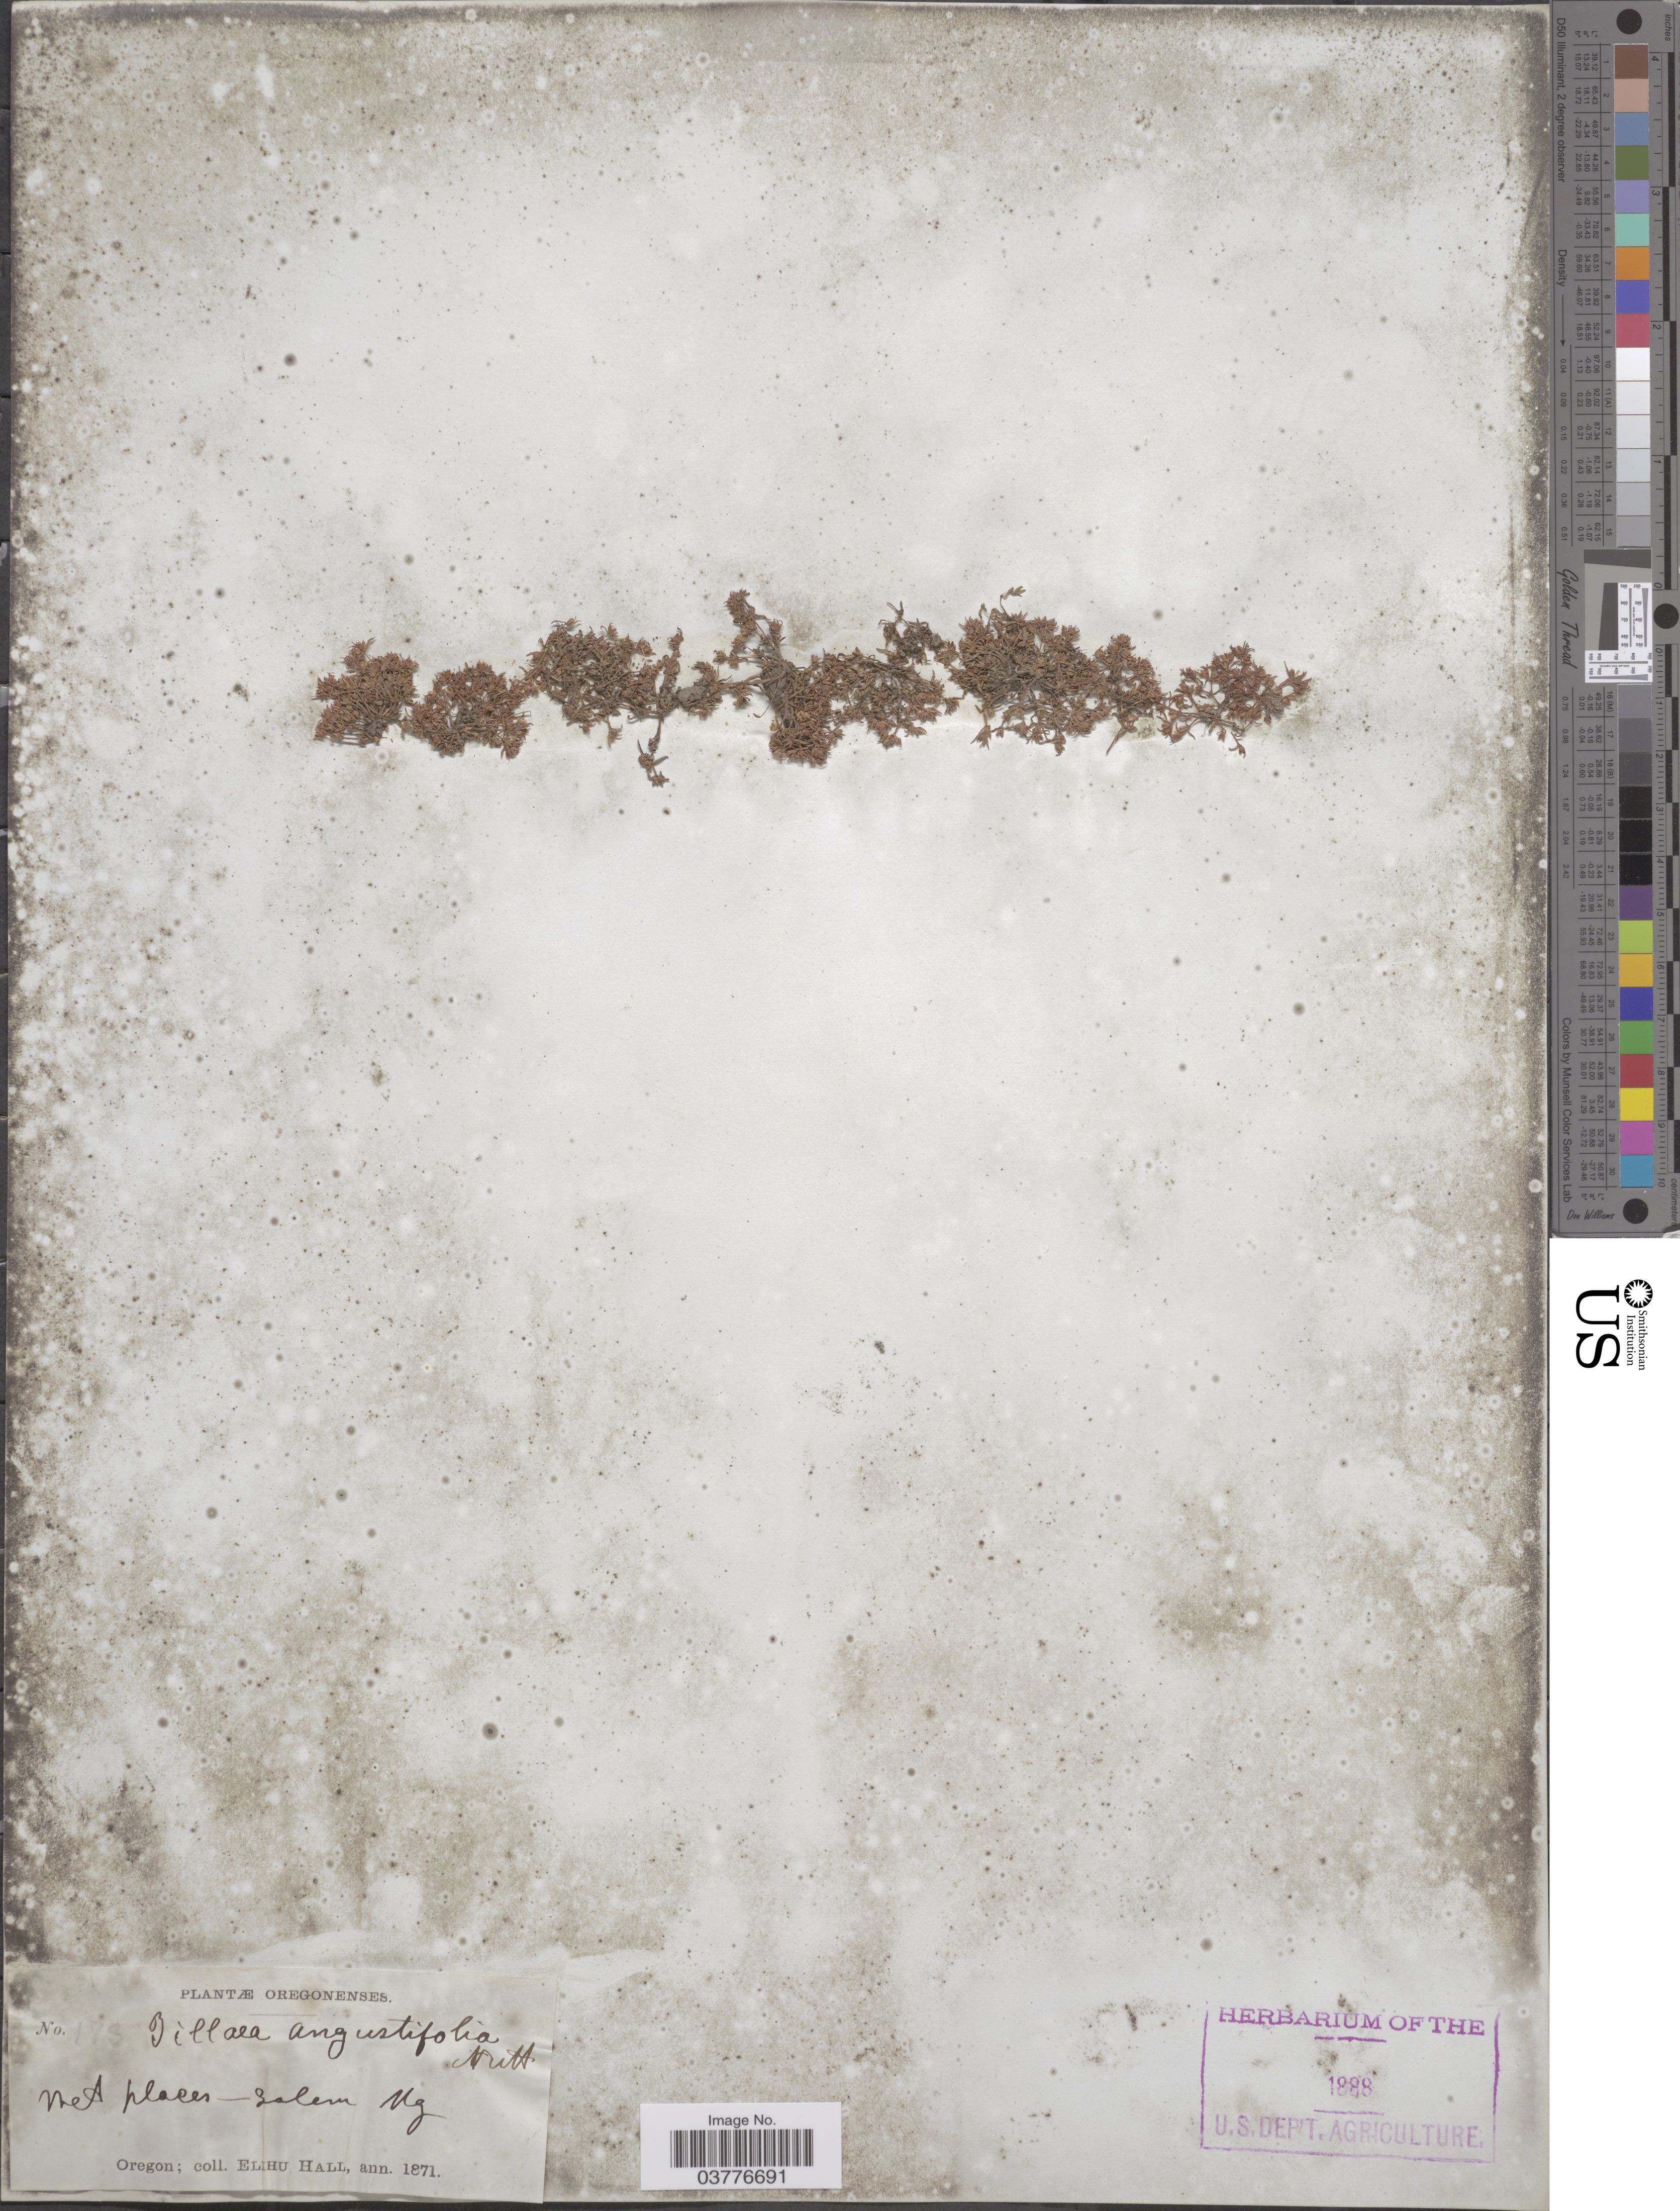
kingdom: Plantae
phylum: Tracheophyta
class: Magnoliopsida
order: Saxifragales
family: Crassulaceae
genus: Crassula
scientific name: Crassula aquatica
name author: (L.) Schönland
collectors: E. Hall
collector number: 173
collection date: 1871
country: United States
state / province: Oregon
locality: Salem. Ng*.